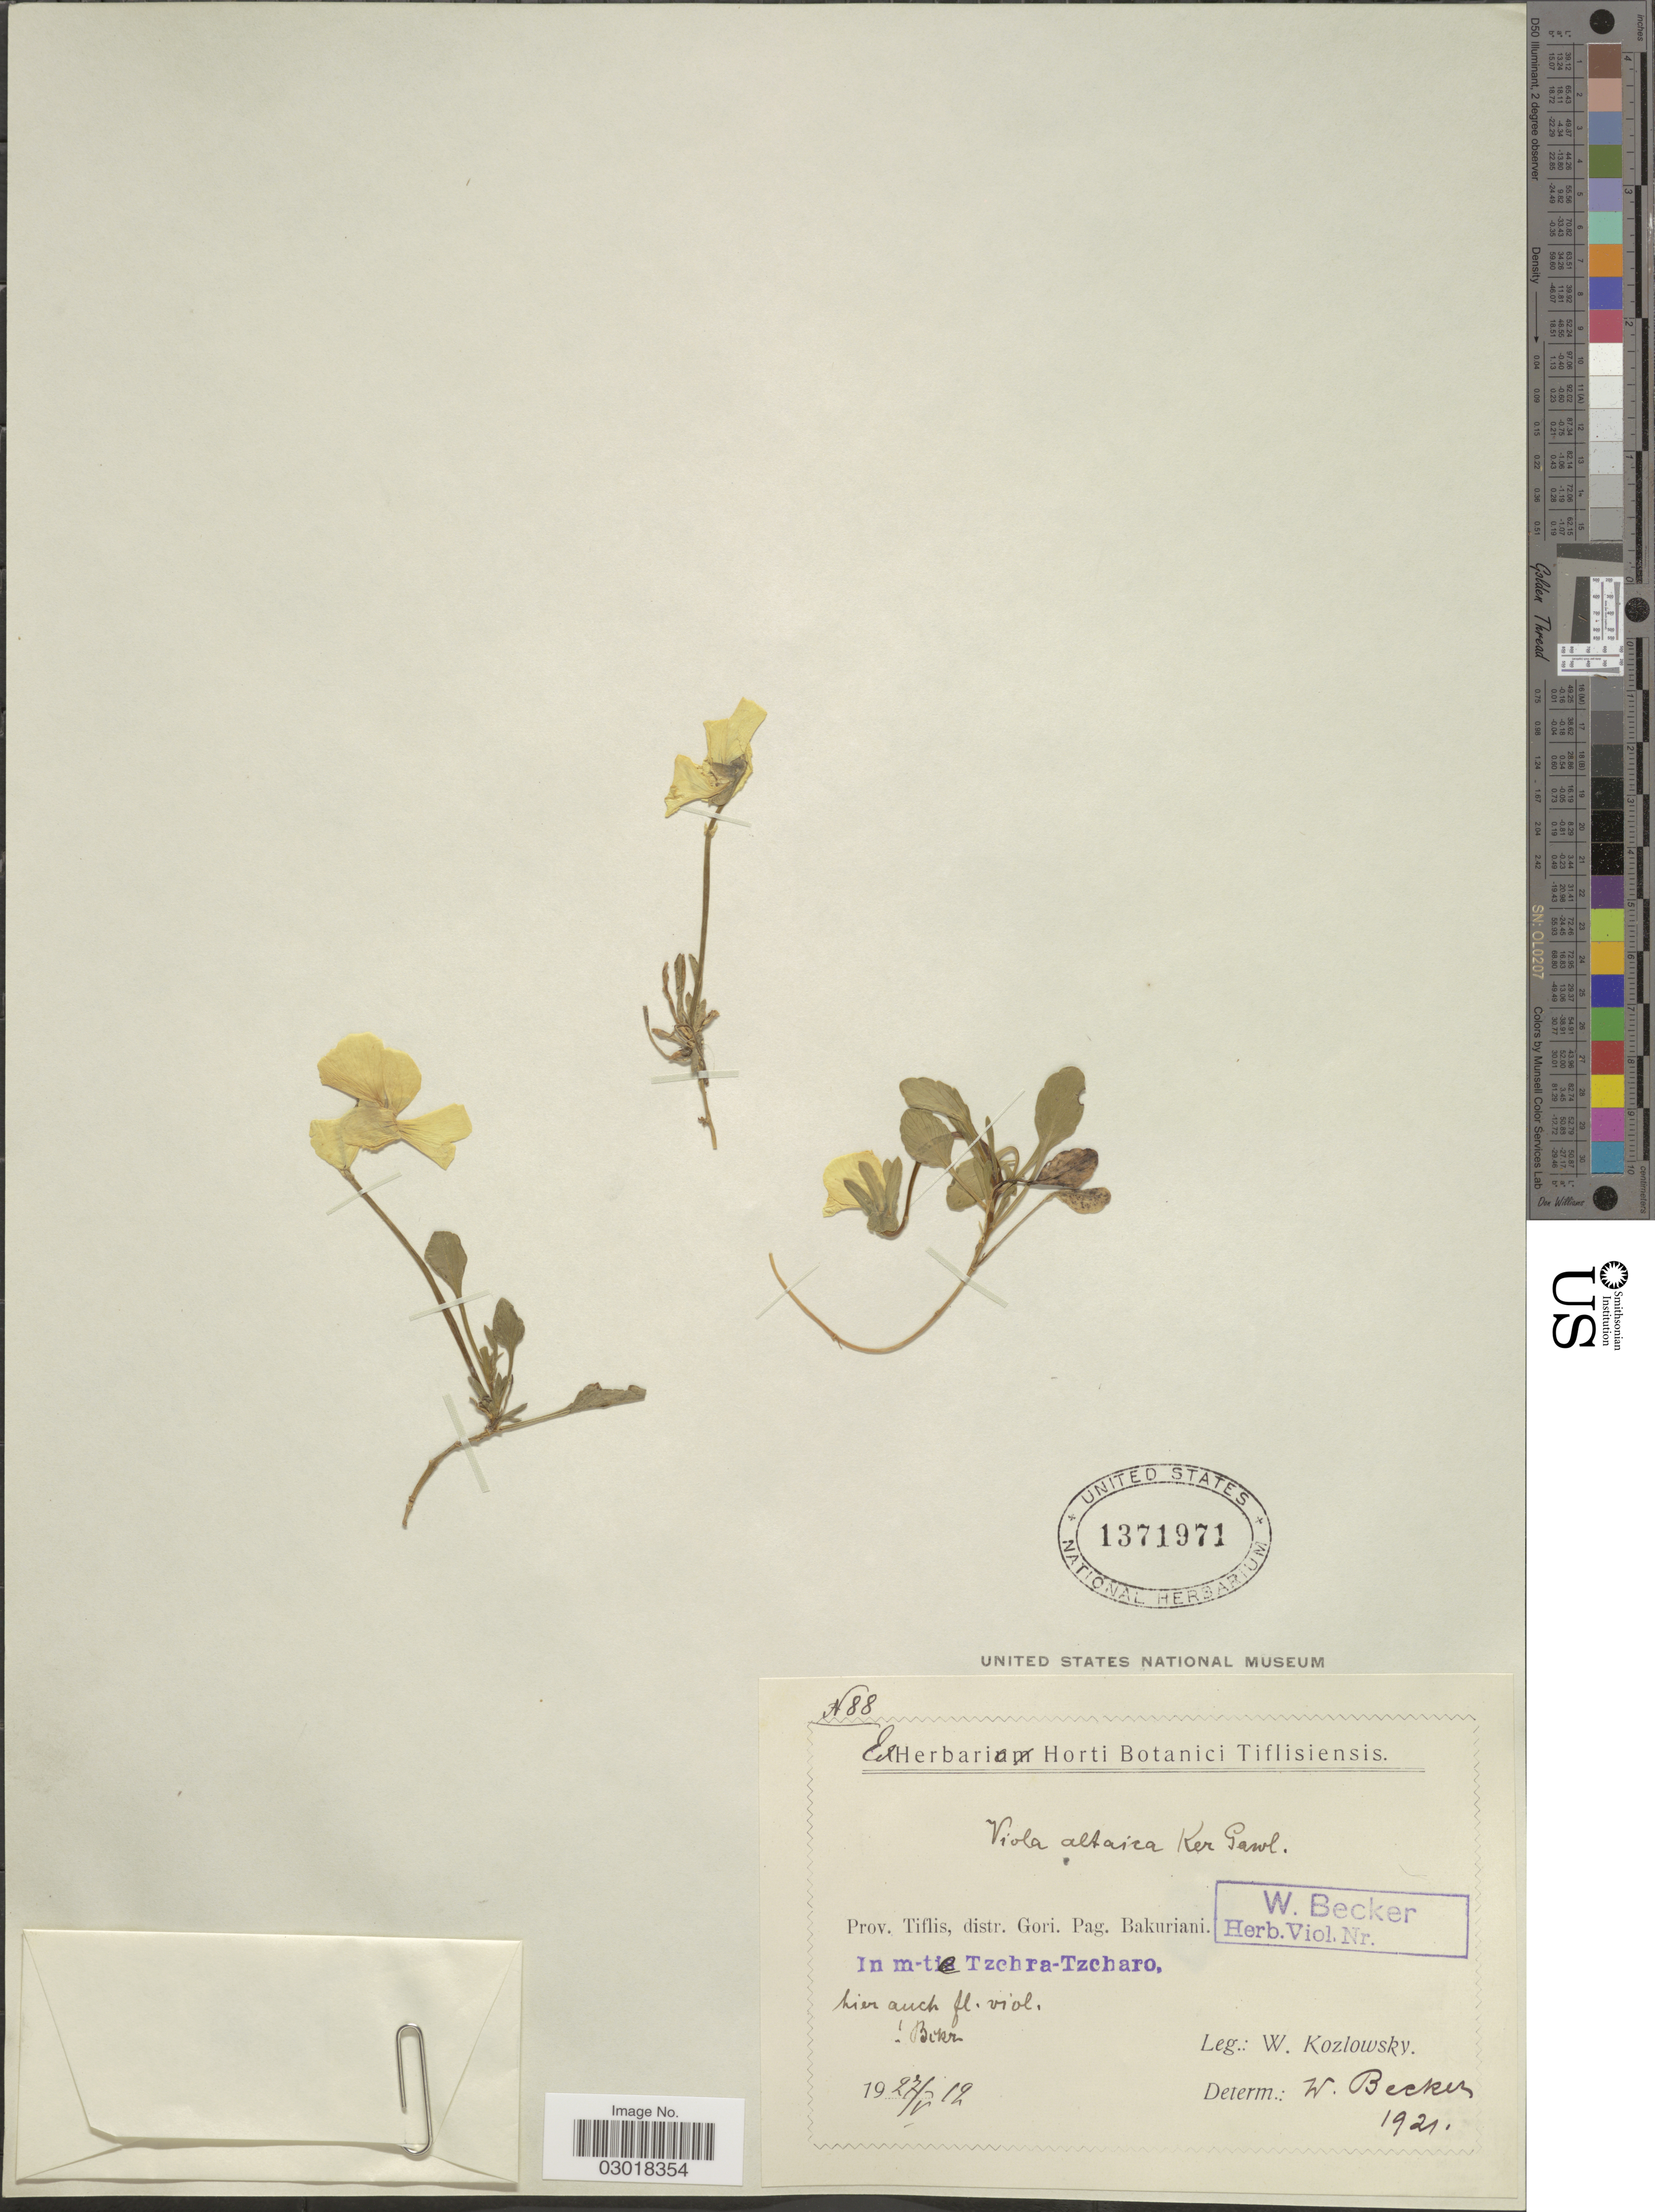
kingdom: Plantae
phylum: Tracheophyta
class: Magnoliopsida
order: Malpighiales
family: Violaceae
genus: Viola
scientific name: Viola altaica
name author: Ker Gawl.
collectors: W. Kozlowsky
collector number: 88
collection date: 1912-05-27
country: Georgia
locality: Prov. Tiflis, distr. Gori. Pag. Bakuriani. In m-tie Tzchra-Tzcharo.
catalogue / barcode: US 1371971